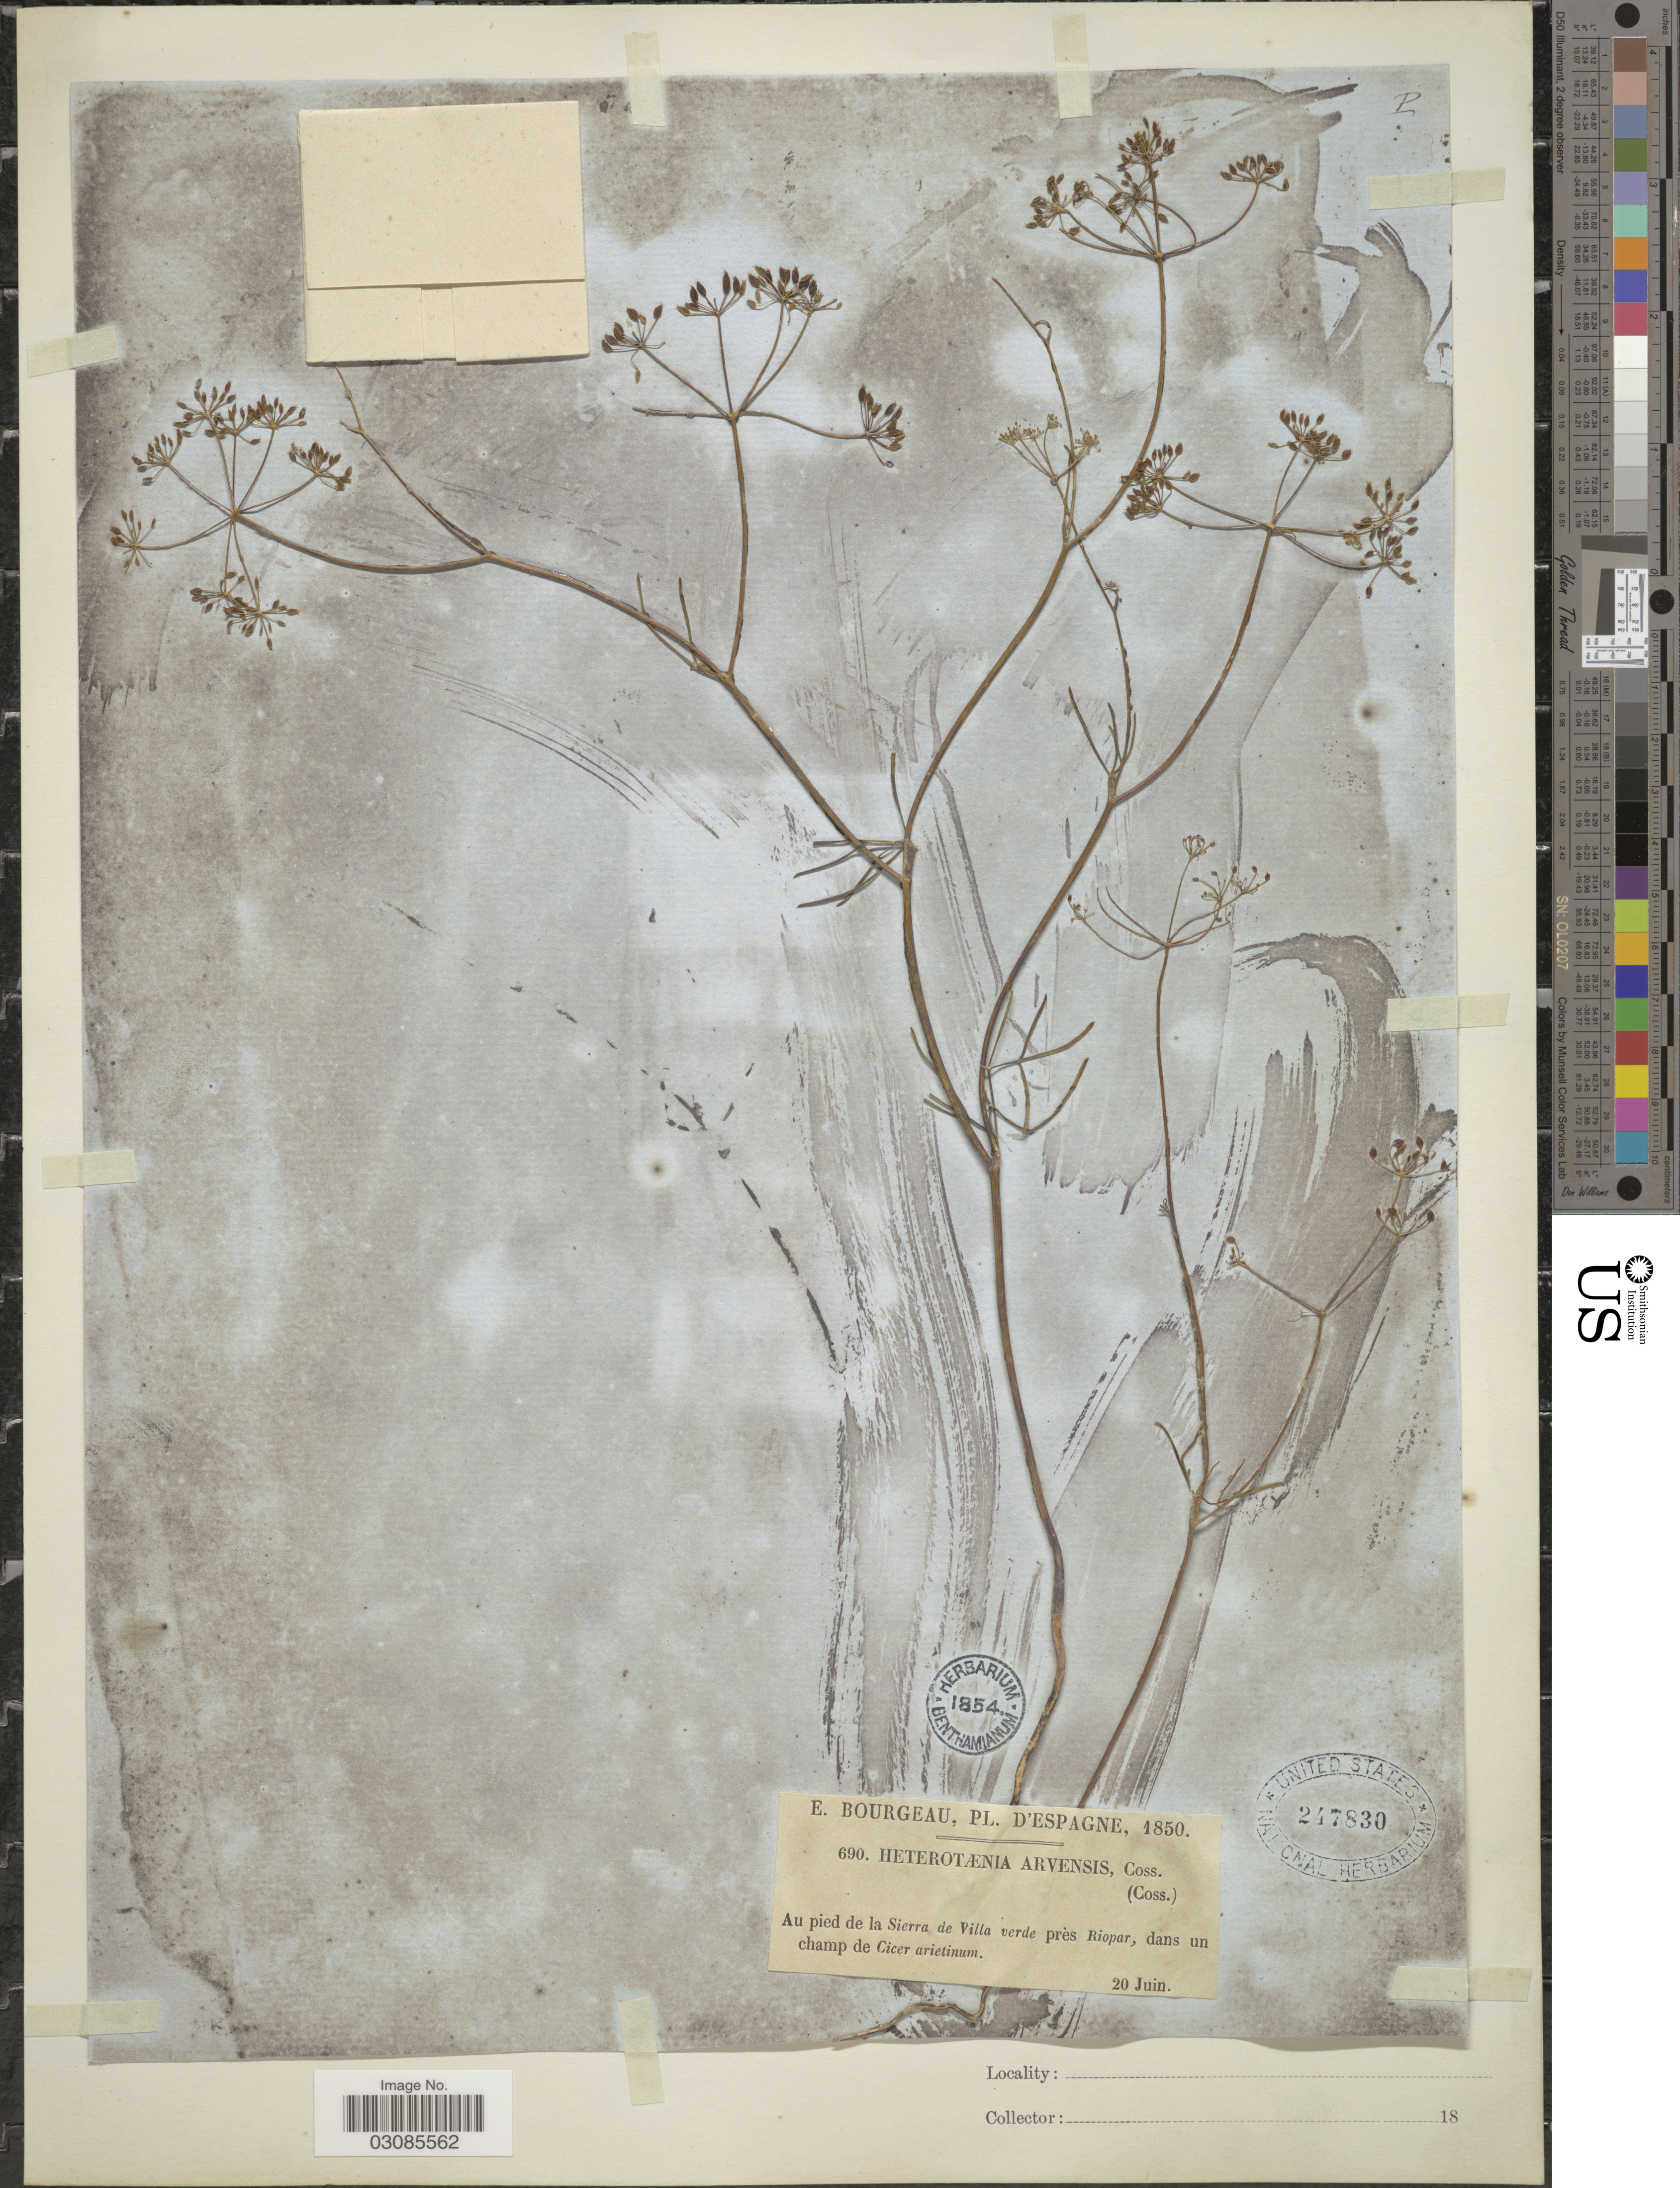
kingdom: Plantae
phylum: Tracheophyta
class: Magnoliopsida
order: Apiales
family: Apiaceae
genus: Conopodium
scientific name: Conopodium arvense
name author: (Coss.) Calest.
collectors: E. Bourgeau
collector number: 690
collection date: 1850-06-20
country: Spain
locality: Espagne. Au pied de la Sierra de Villa verde près Riopar.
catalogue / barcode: US 247830